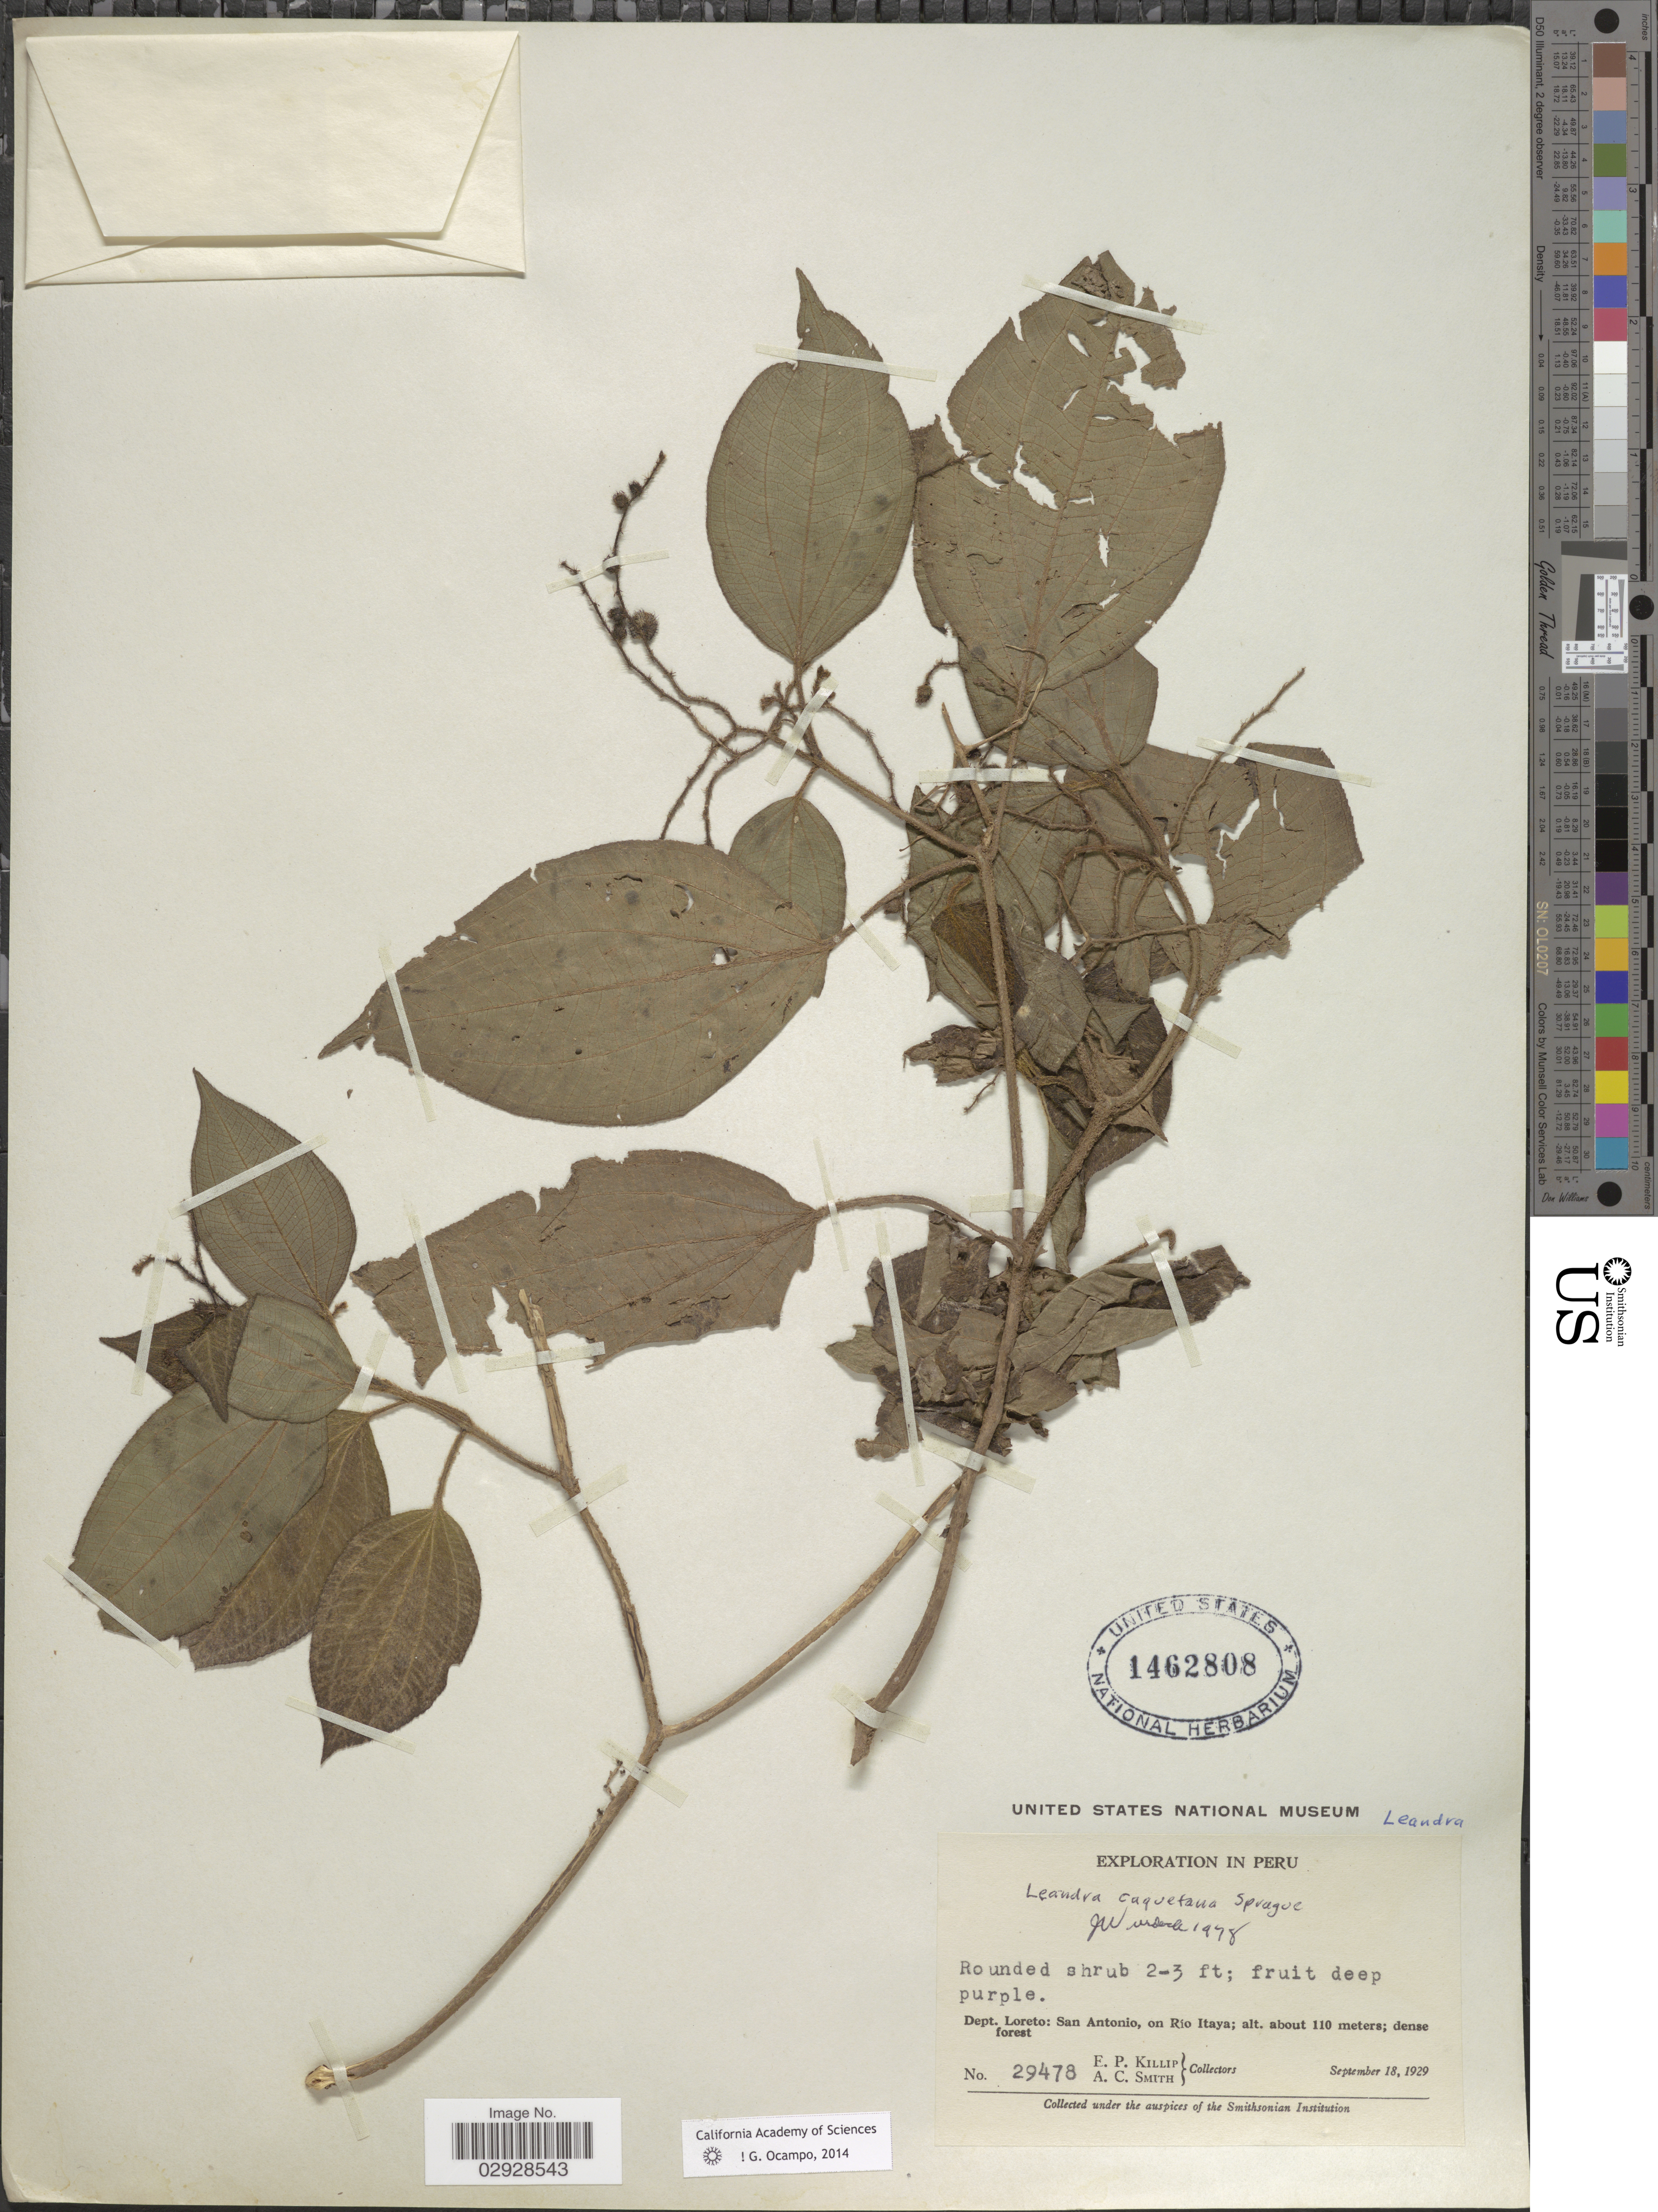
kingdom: Plantae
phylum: Tracheophyta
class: Magnoliopsida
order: Myrtales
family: Melastomataceae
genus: Leandra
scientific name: Leandra caquetana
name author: Sprague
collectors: E. P. Killip & A. C. Smith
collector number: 29478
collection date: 1929-09-18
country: Peru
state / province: Loreto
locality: Dept. Loreto: San Antonio, on Río Itaya.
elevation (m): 110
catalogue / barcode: US 1462808